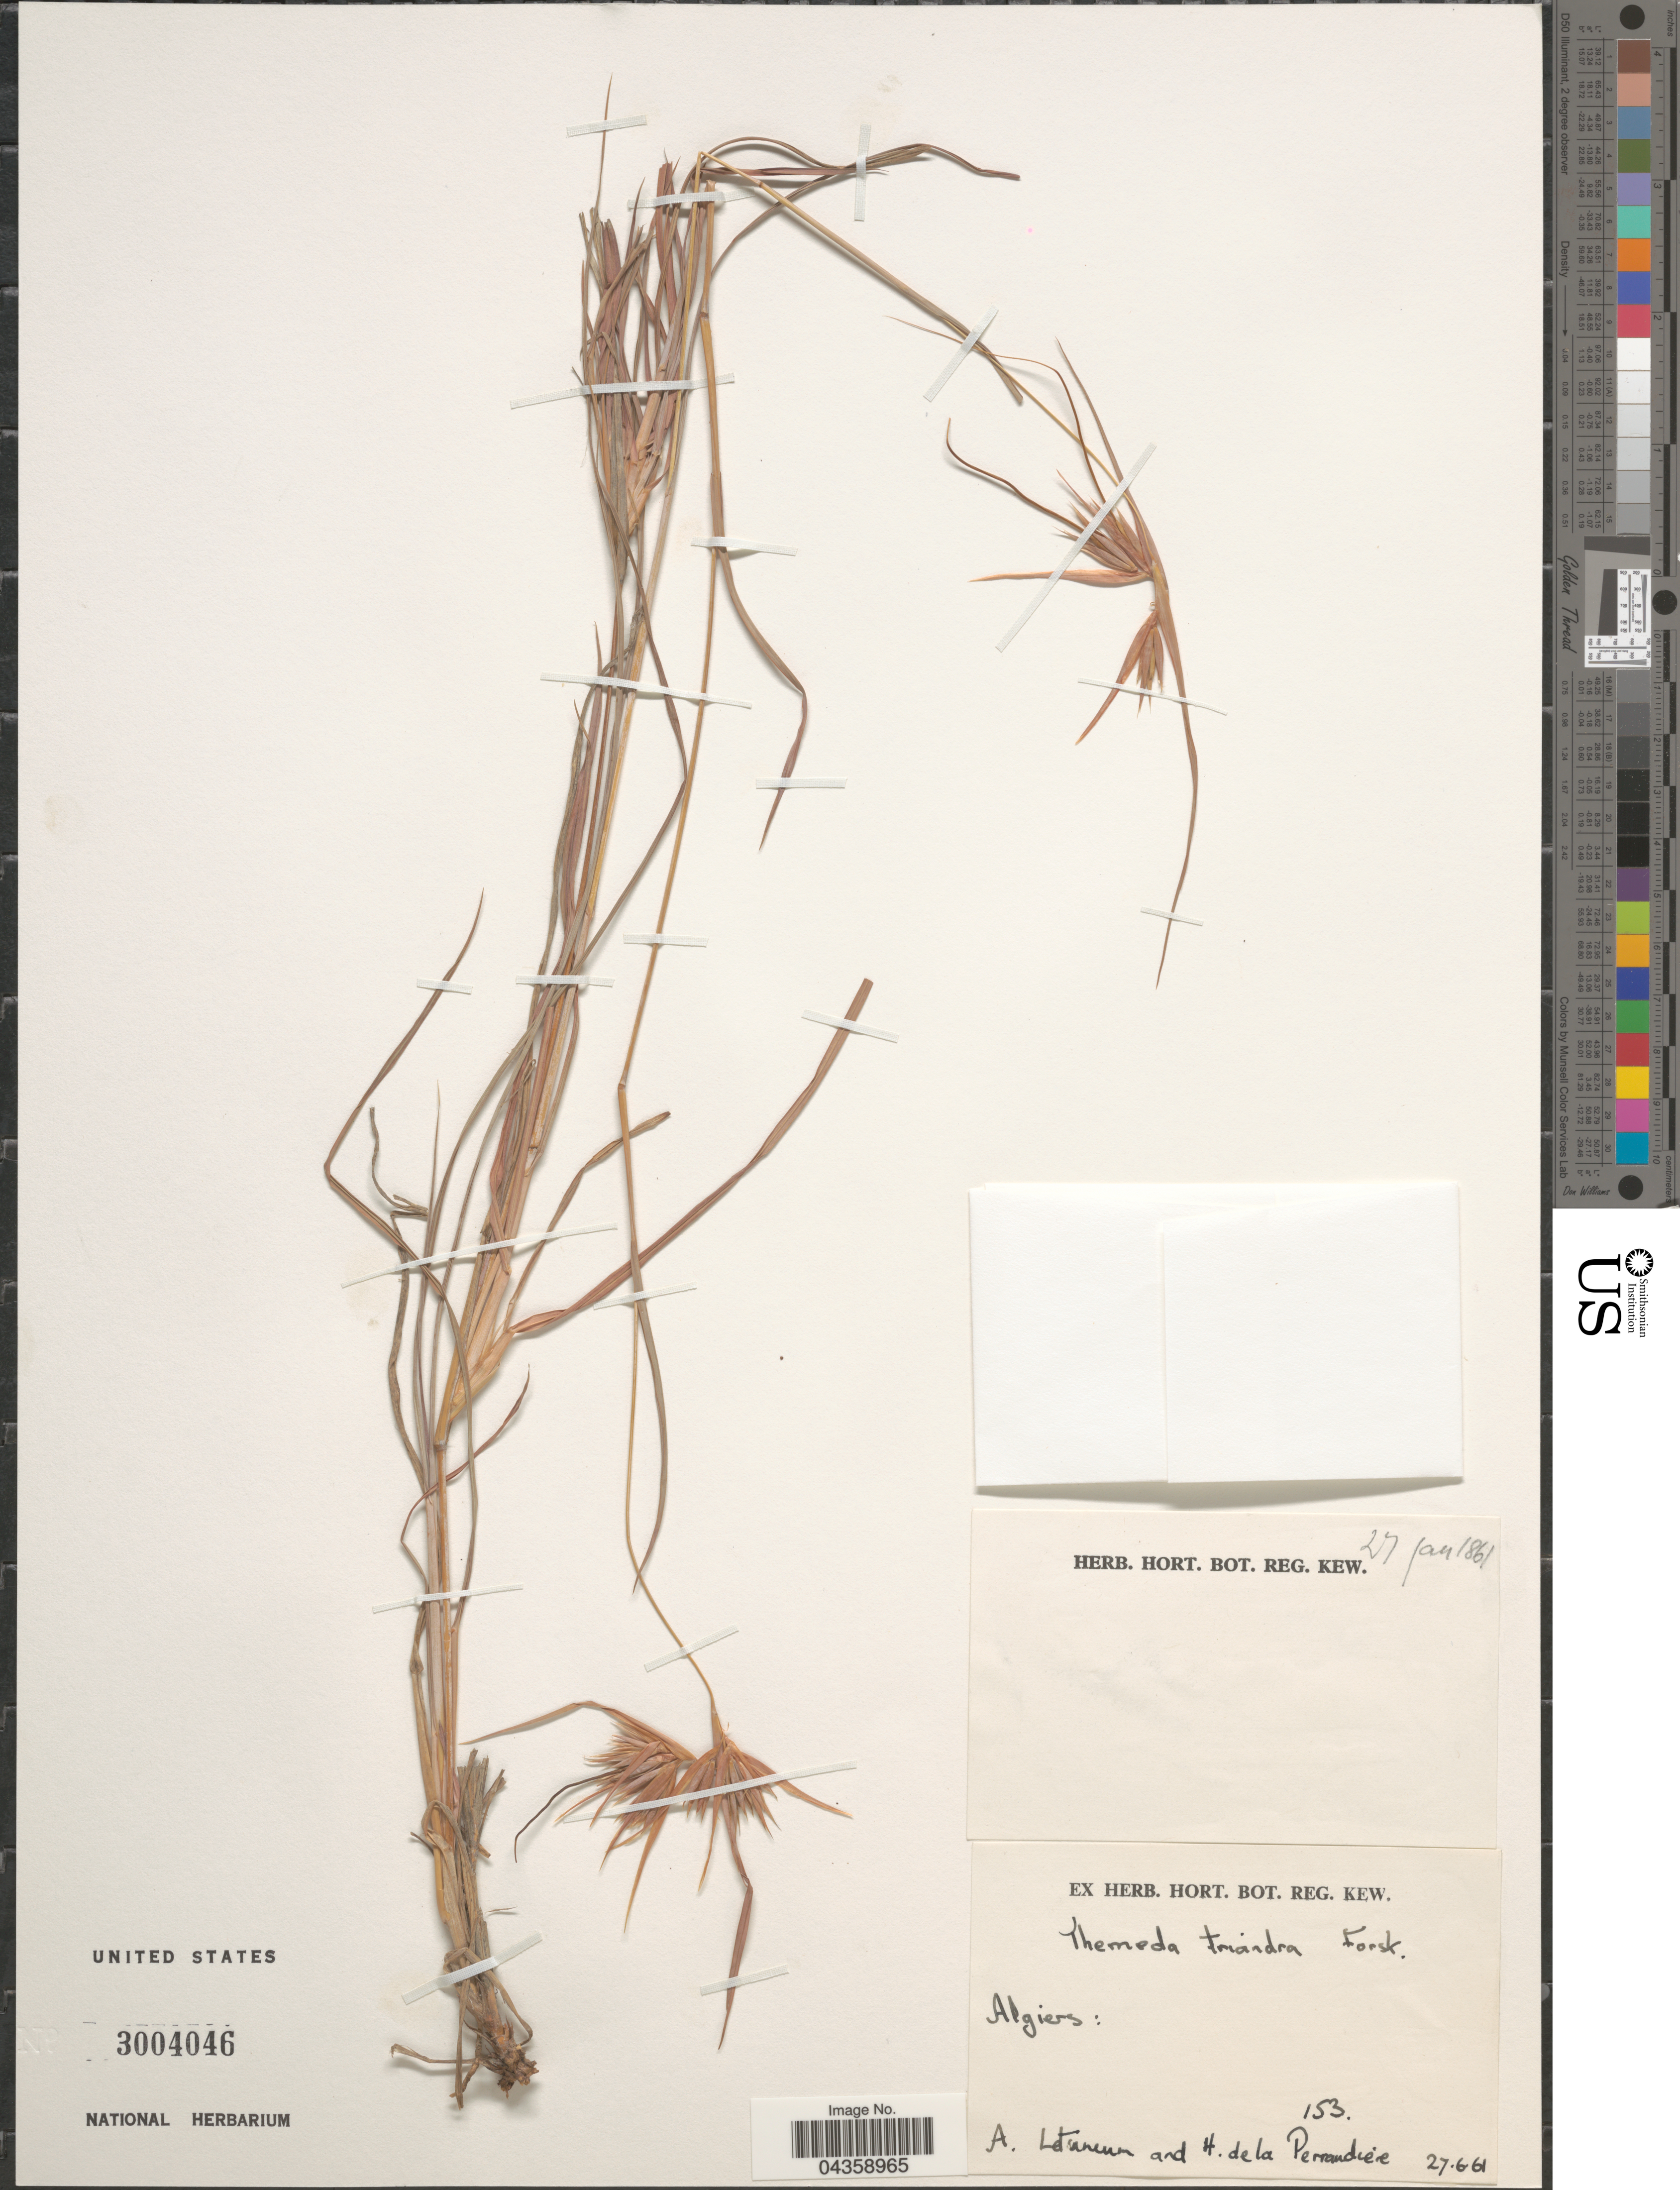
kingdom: Plantae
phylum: Tracheophyta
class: Liliopsida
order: Poales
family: Poaceae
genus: Themeda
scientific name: Themeda triandra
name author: Forssk.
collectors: A. Letourneux & H. De la Perrandière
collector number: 153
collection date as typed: Transcribed d/m/y: 27/6/61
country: Algeria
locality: Algiers.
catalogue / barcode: US 3004046